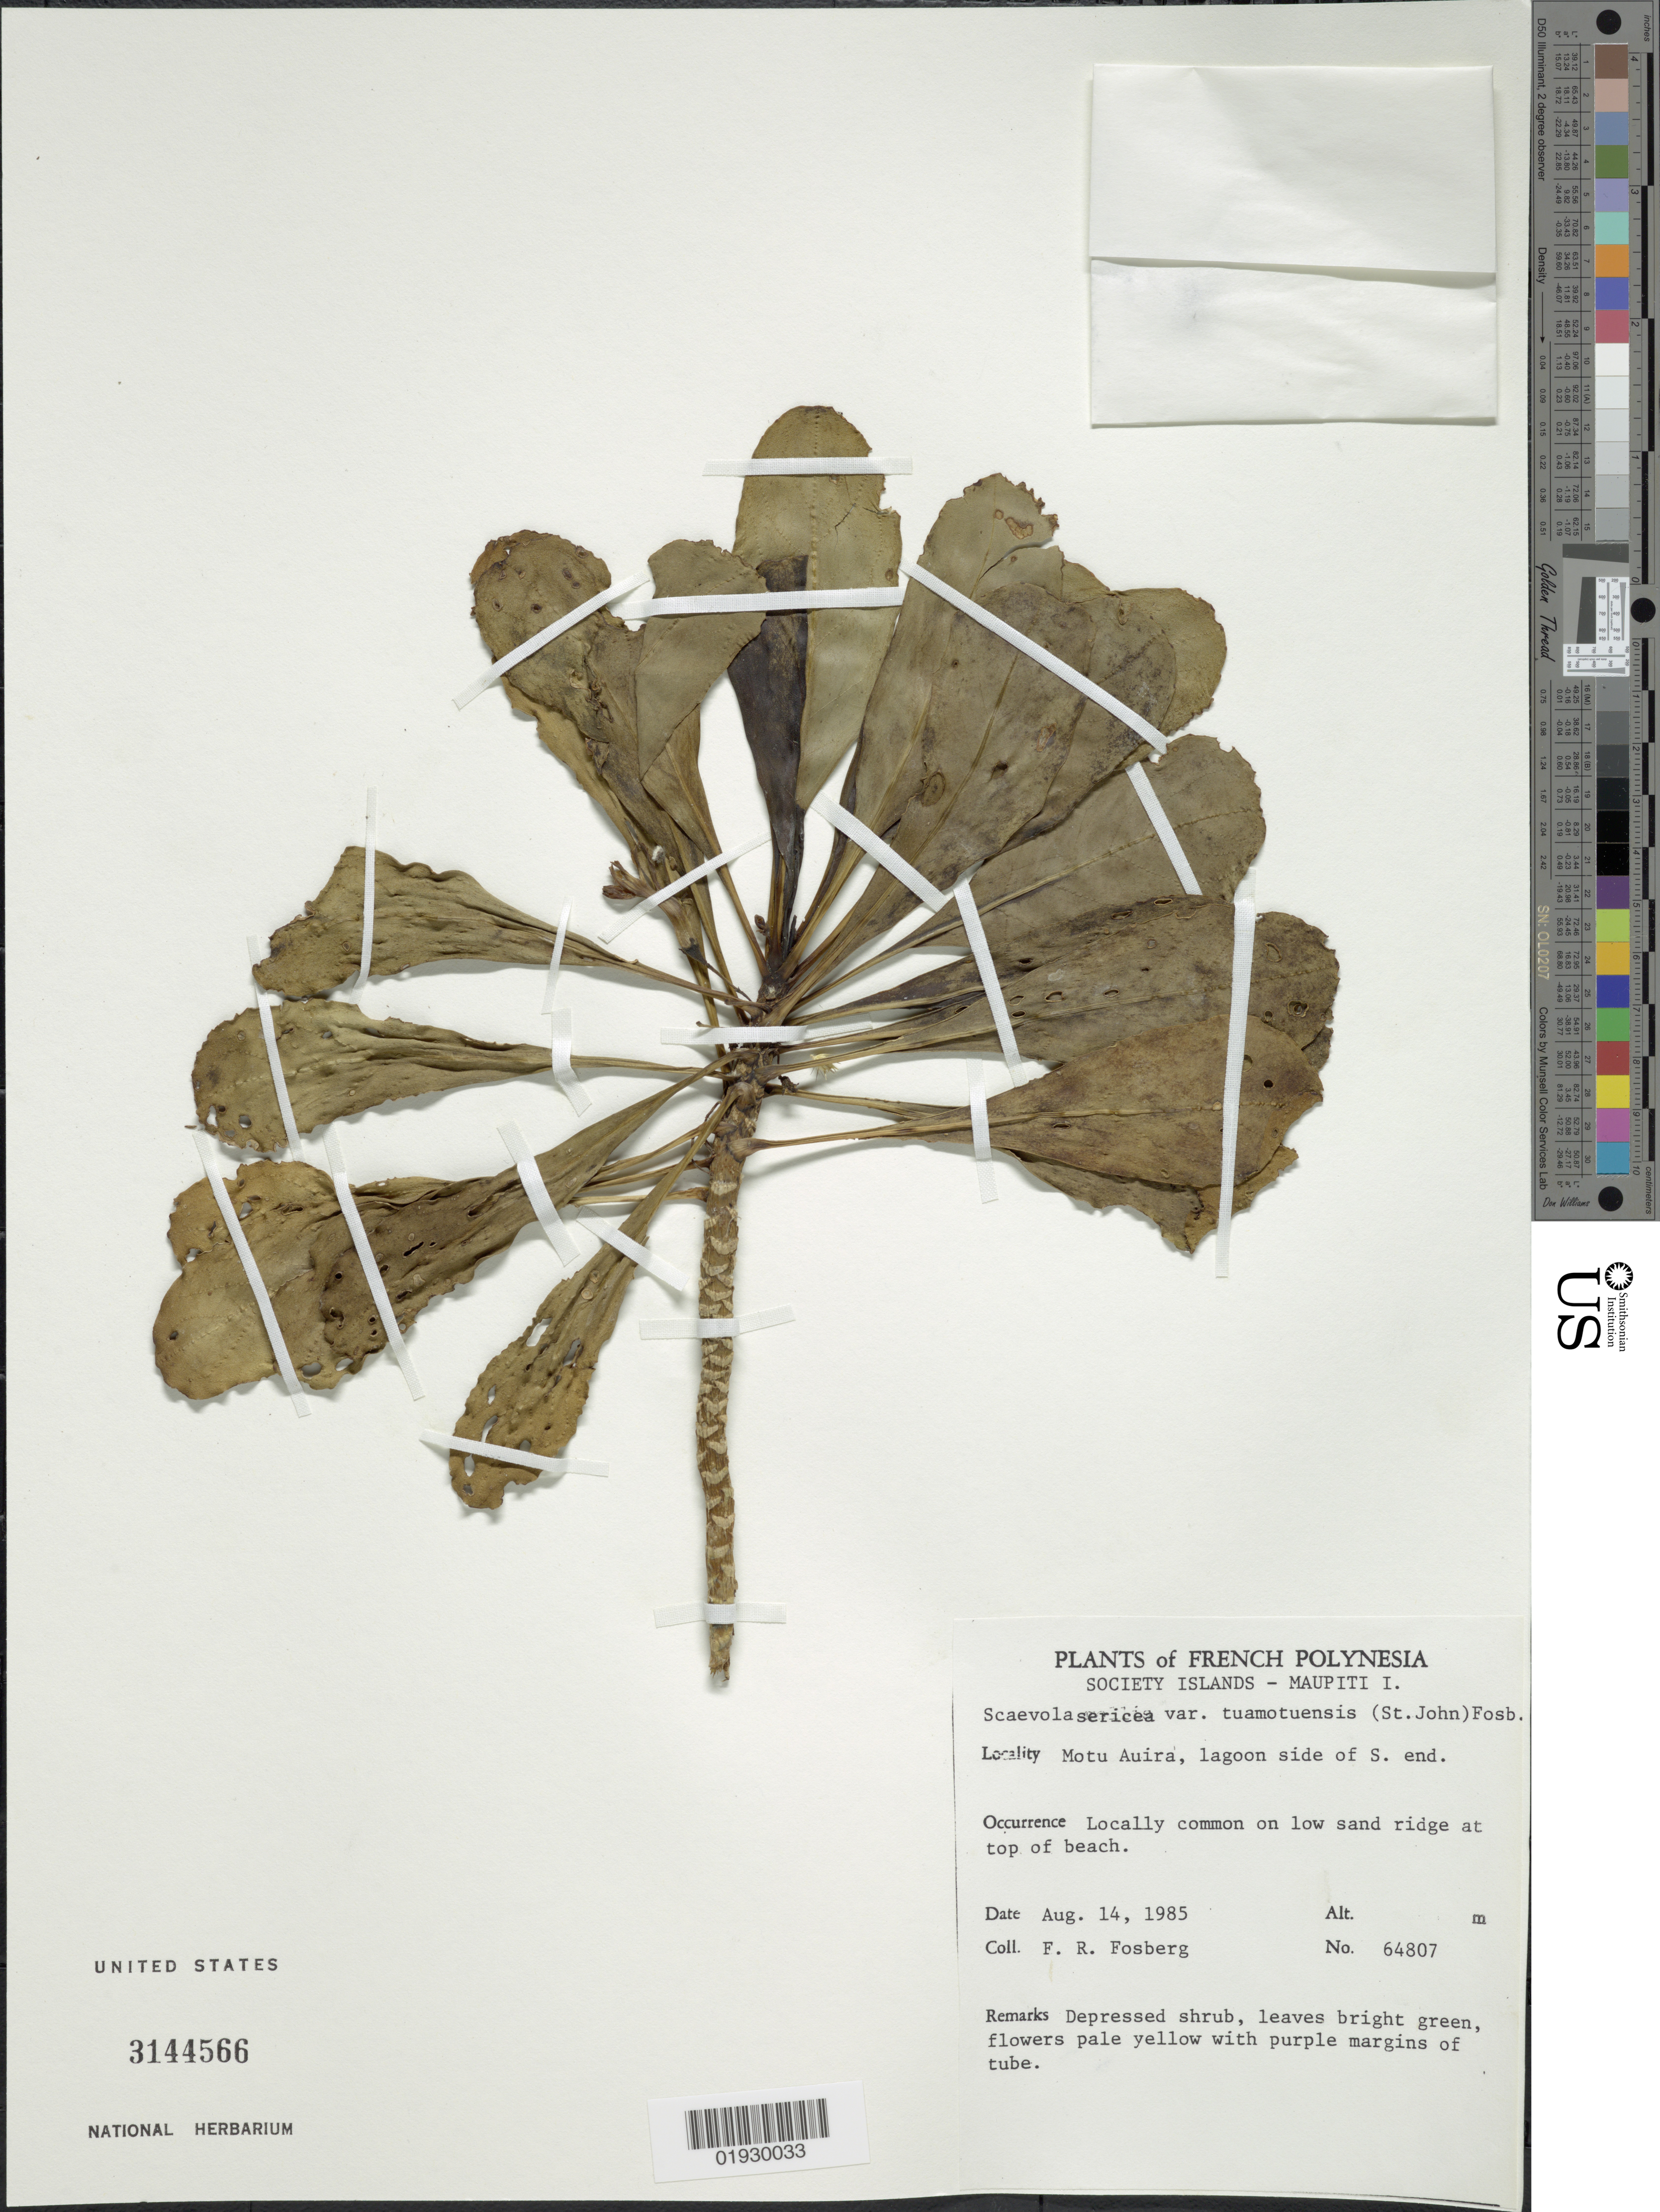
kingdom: Plantae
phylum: Tracheophyta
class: Magnoliopsida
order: Asterales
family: Goodeniaceae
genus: Scaevola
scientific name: Scaevola taccada var. tuamotensis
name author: H. St. John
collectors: F. R. Fosberg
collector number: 64807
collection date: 1985-08-14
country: French Polynesia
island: Maupiti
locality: Society Islands, Maupiti I., Motu Auira, lagoon side of S. end.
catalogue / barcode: US 3144566